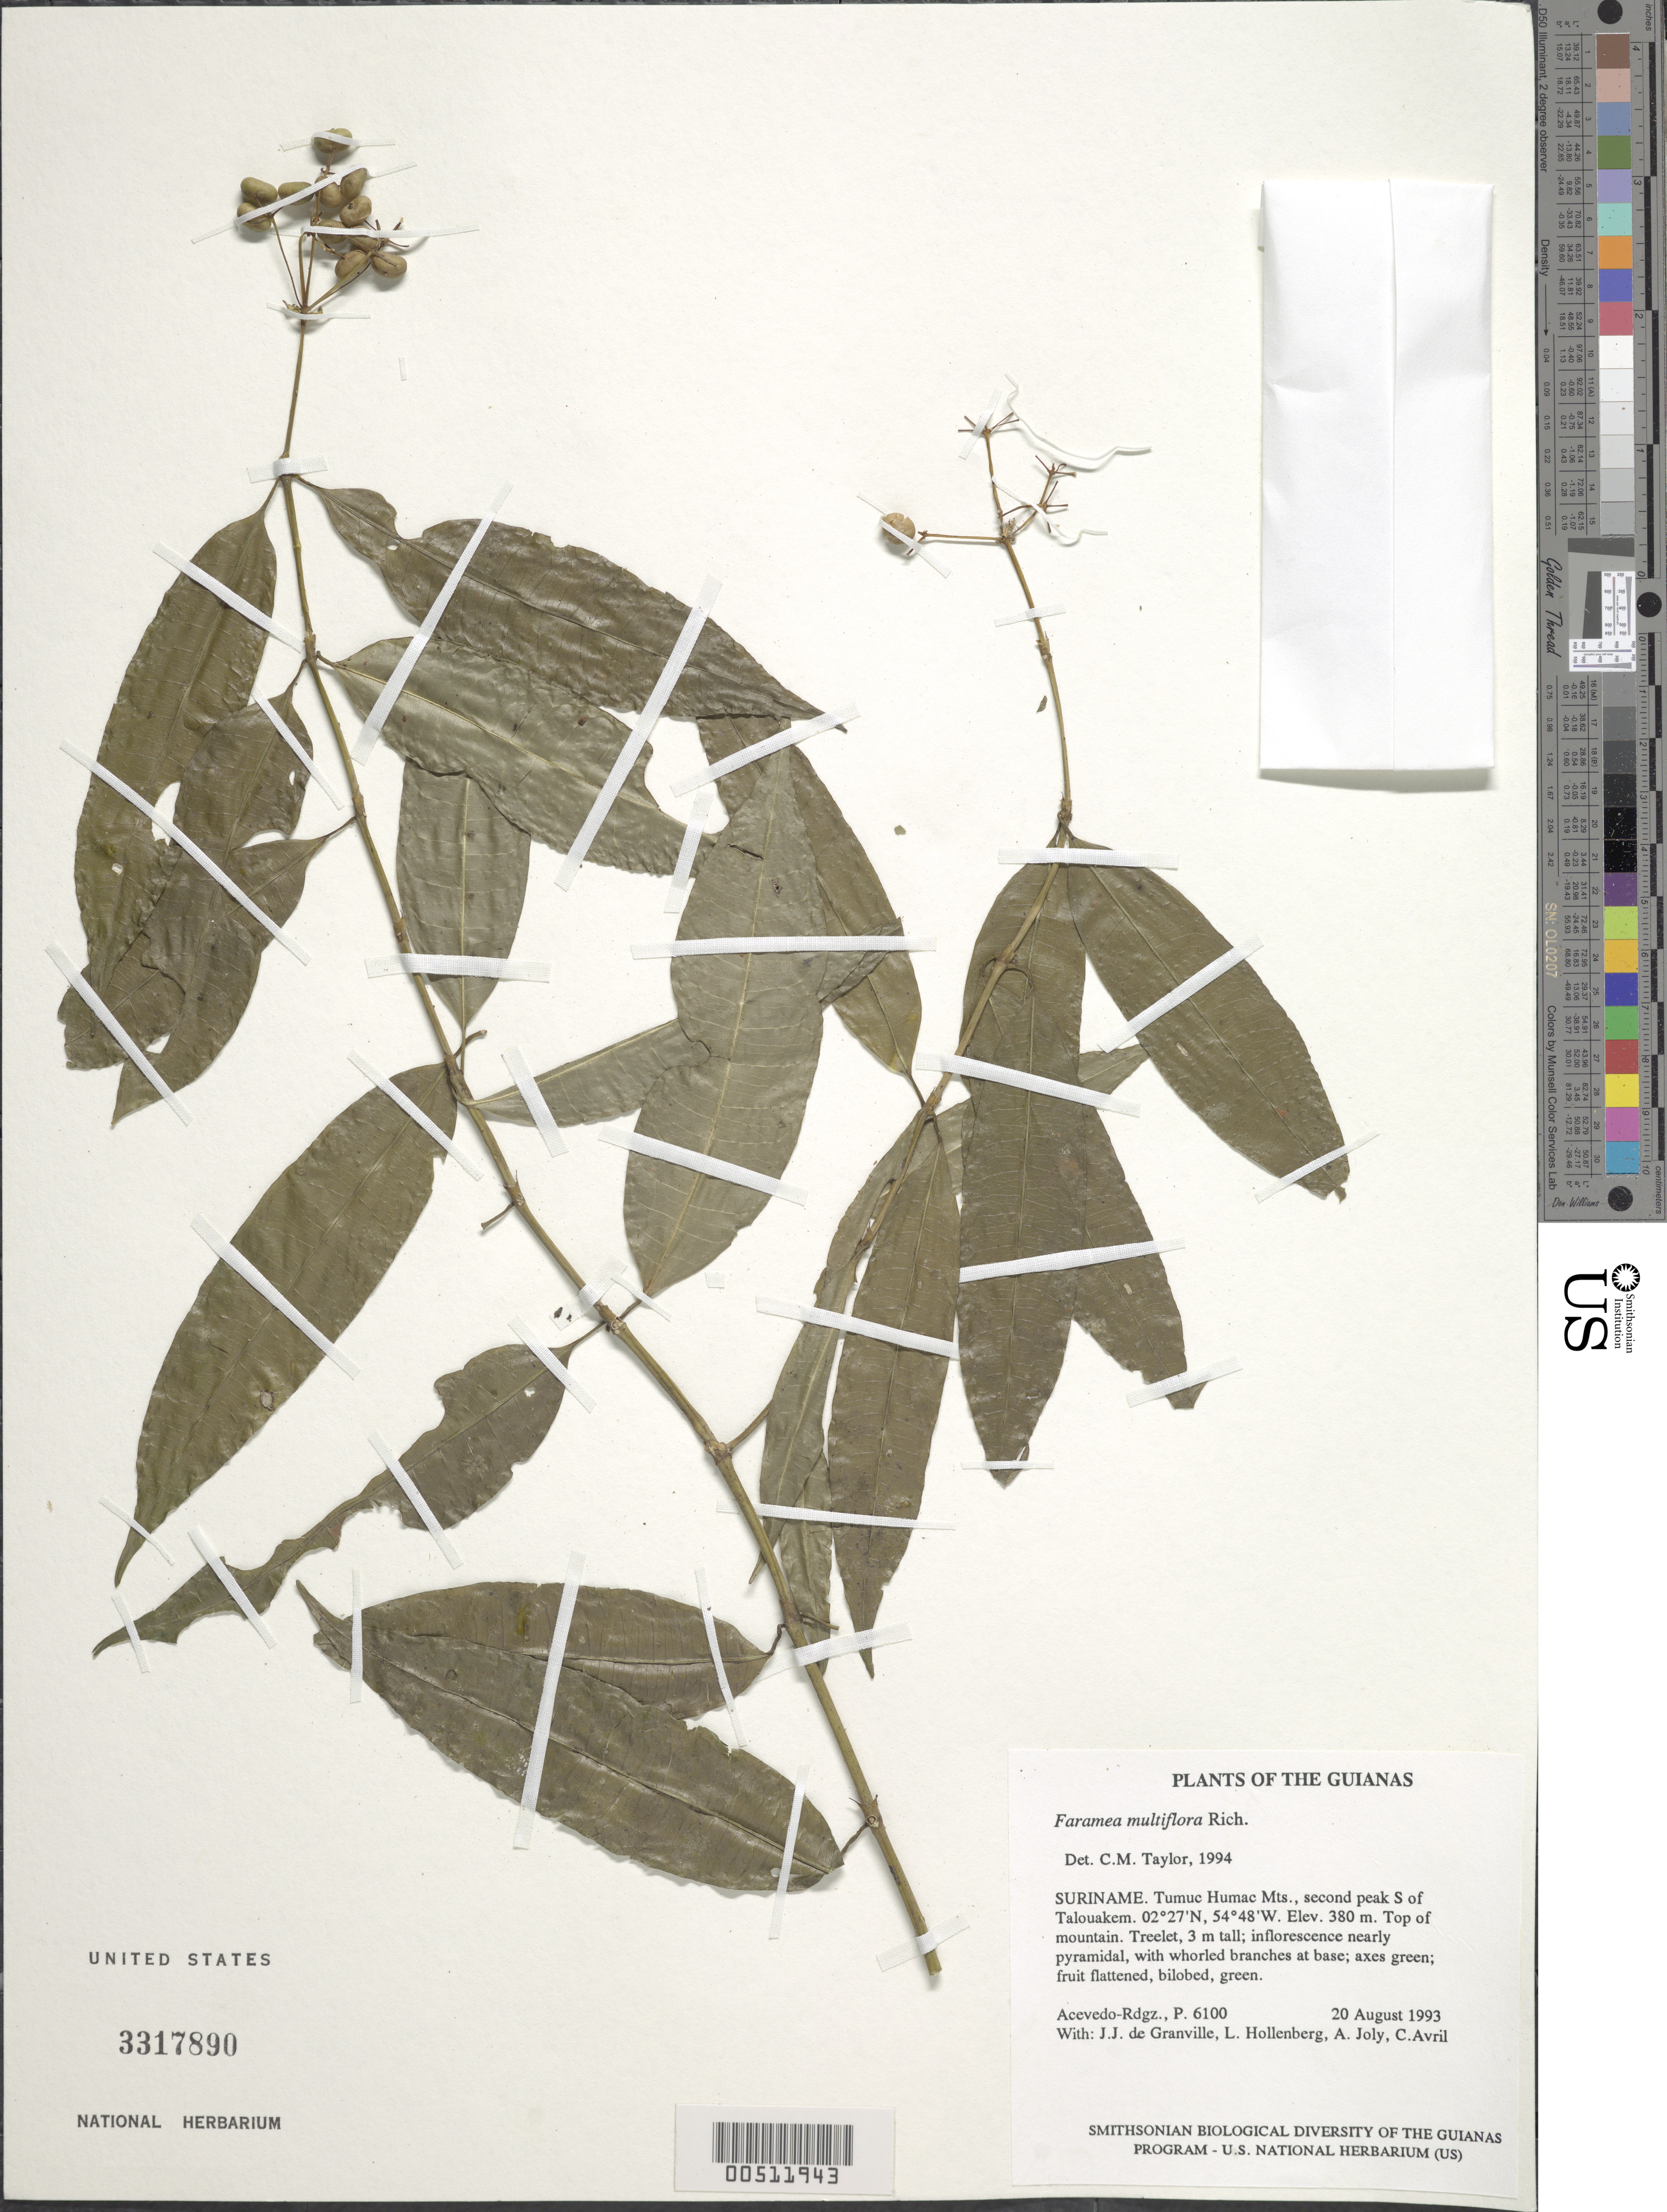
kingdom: Plantae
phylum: Tracheophyta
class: Magnoliopsida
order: Gentianales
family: Rubiaceae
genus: Faramea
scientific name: Faramea multiflora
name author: A. Rich. ex DC.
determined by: Taylor, Charlotte M.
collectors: P. Acevedo-Rodr., J.-J. de Granville, A. Joly & A. Boyer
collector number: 6100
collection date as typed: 20 Aug 1993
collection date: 1993-08-20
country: Suriname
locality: Tumuc Humac Mts., second peak S of Talouakem.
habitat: Top of mountain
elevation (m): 380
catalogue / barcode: US 3317890